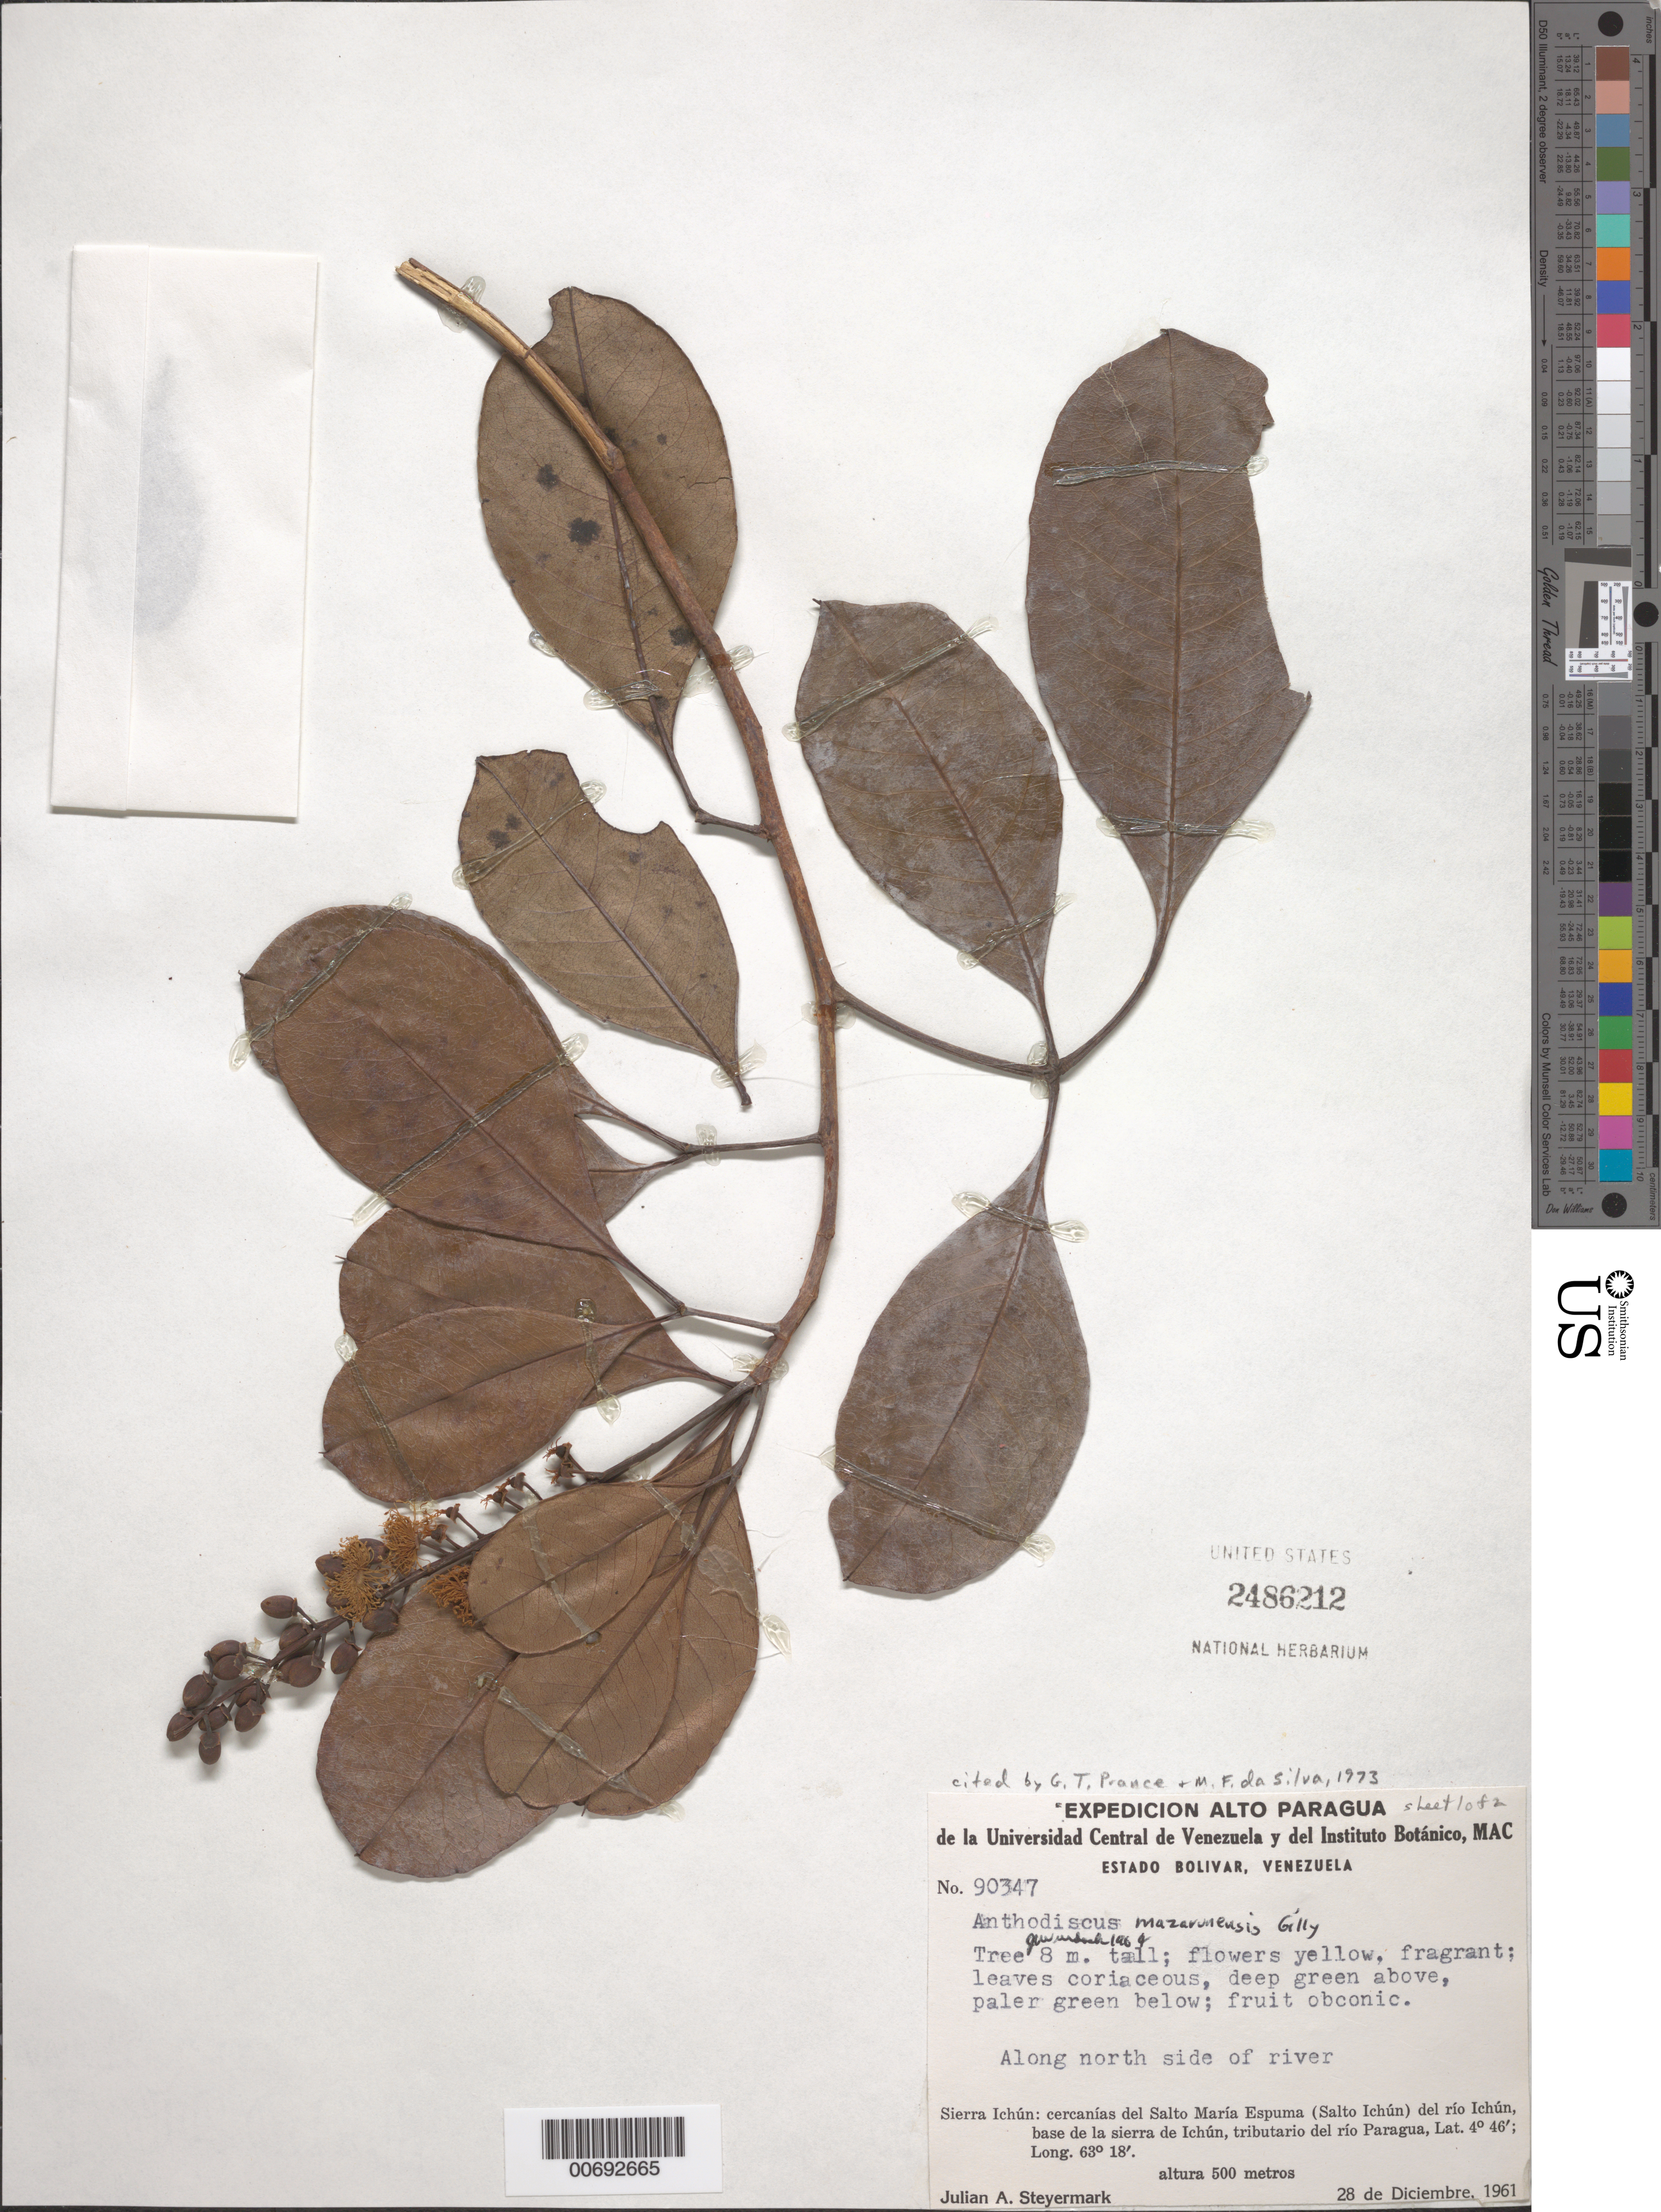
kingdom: Plantae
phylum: Tracheophyta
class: Magnoliopsida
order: Malpighiales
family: Caryocaraceae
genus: Anthodiscus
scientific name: Anthodiscus mazarunensis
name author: Gilly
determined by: Prance, G. T.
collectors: J. Steyermark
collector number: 90347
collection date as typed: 28-Dec-61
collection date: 1961-12-28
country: Venezuela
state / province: Bolívar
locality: Sierra Ichún, Salto María Espuma (Salto Ichún) del Río Ichún (tributary of río Paragua), base de la sierra de Ichún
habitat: River side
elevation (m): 500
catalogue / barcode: US 2486121